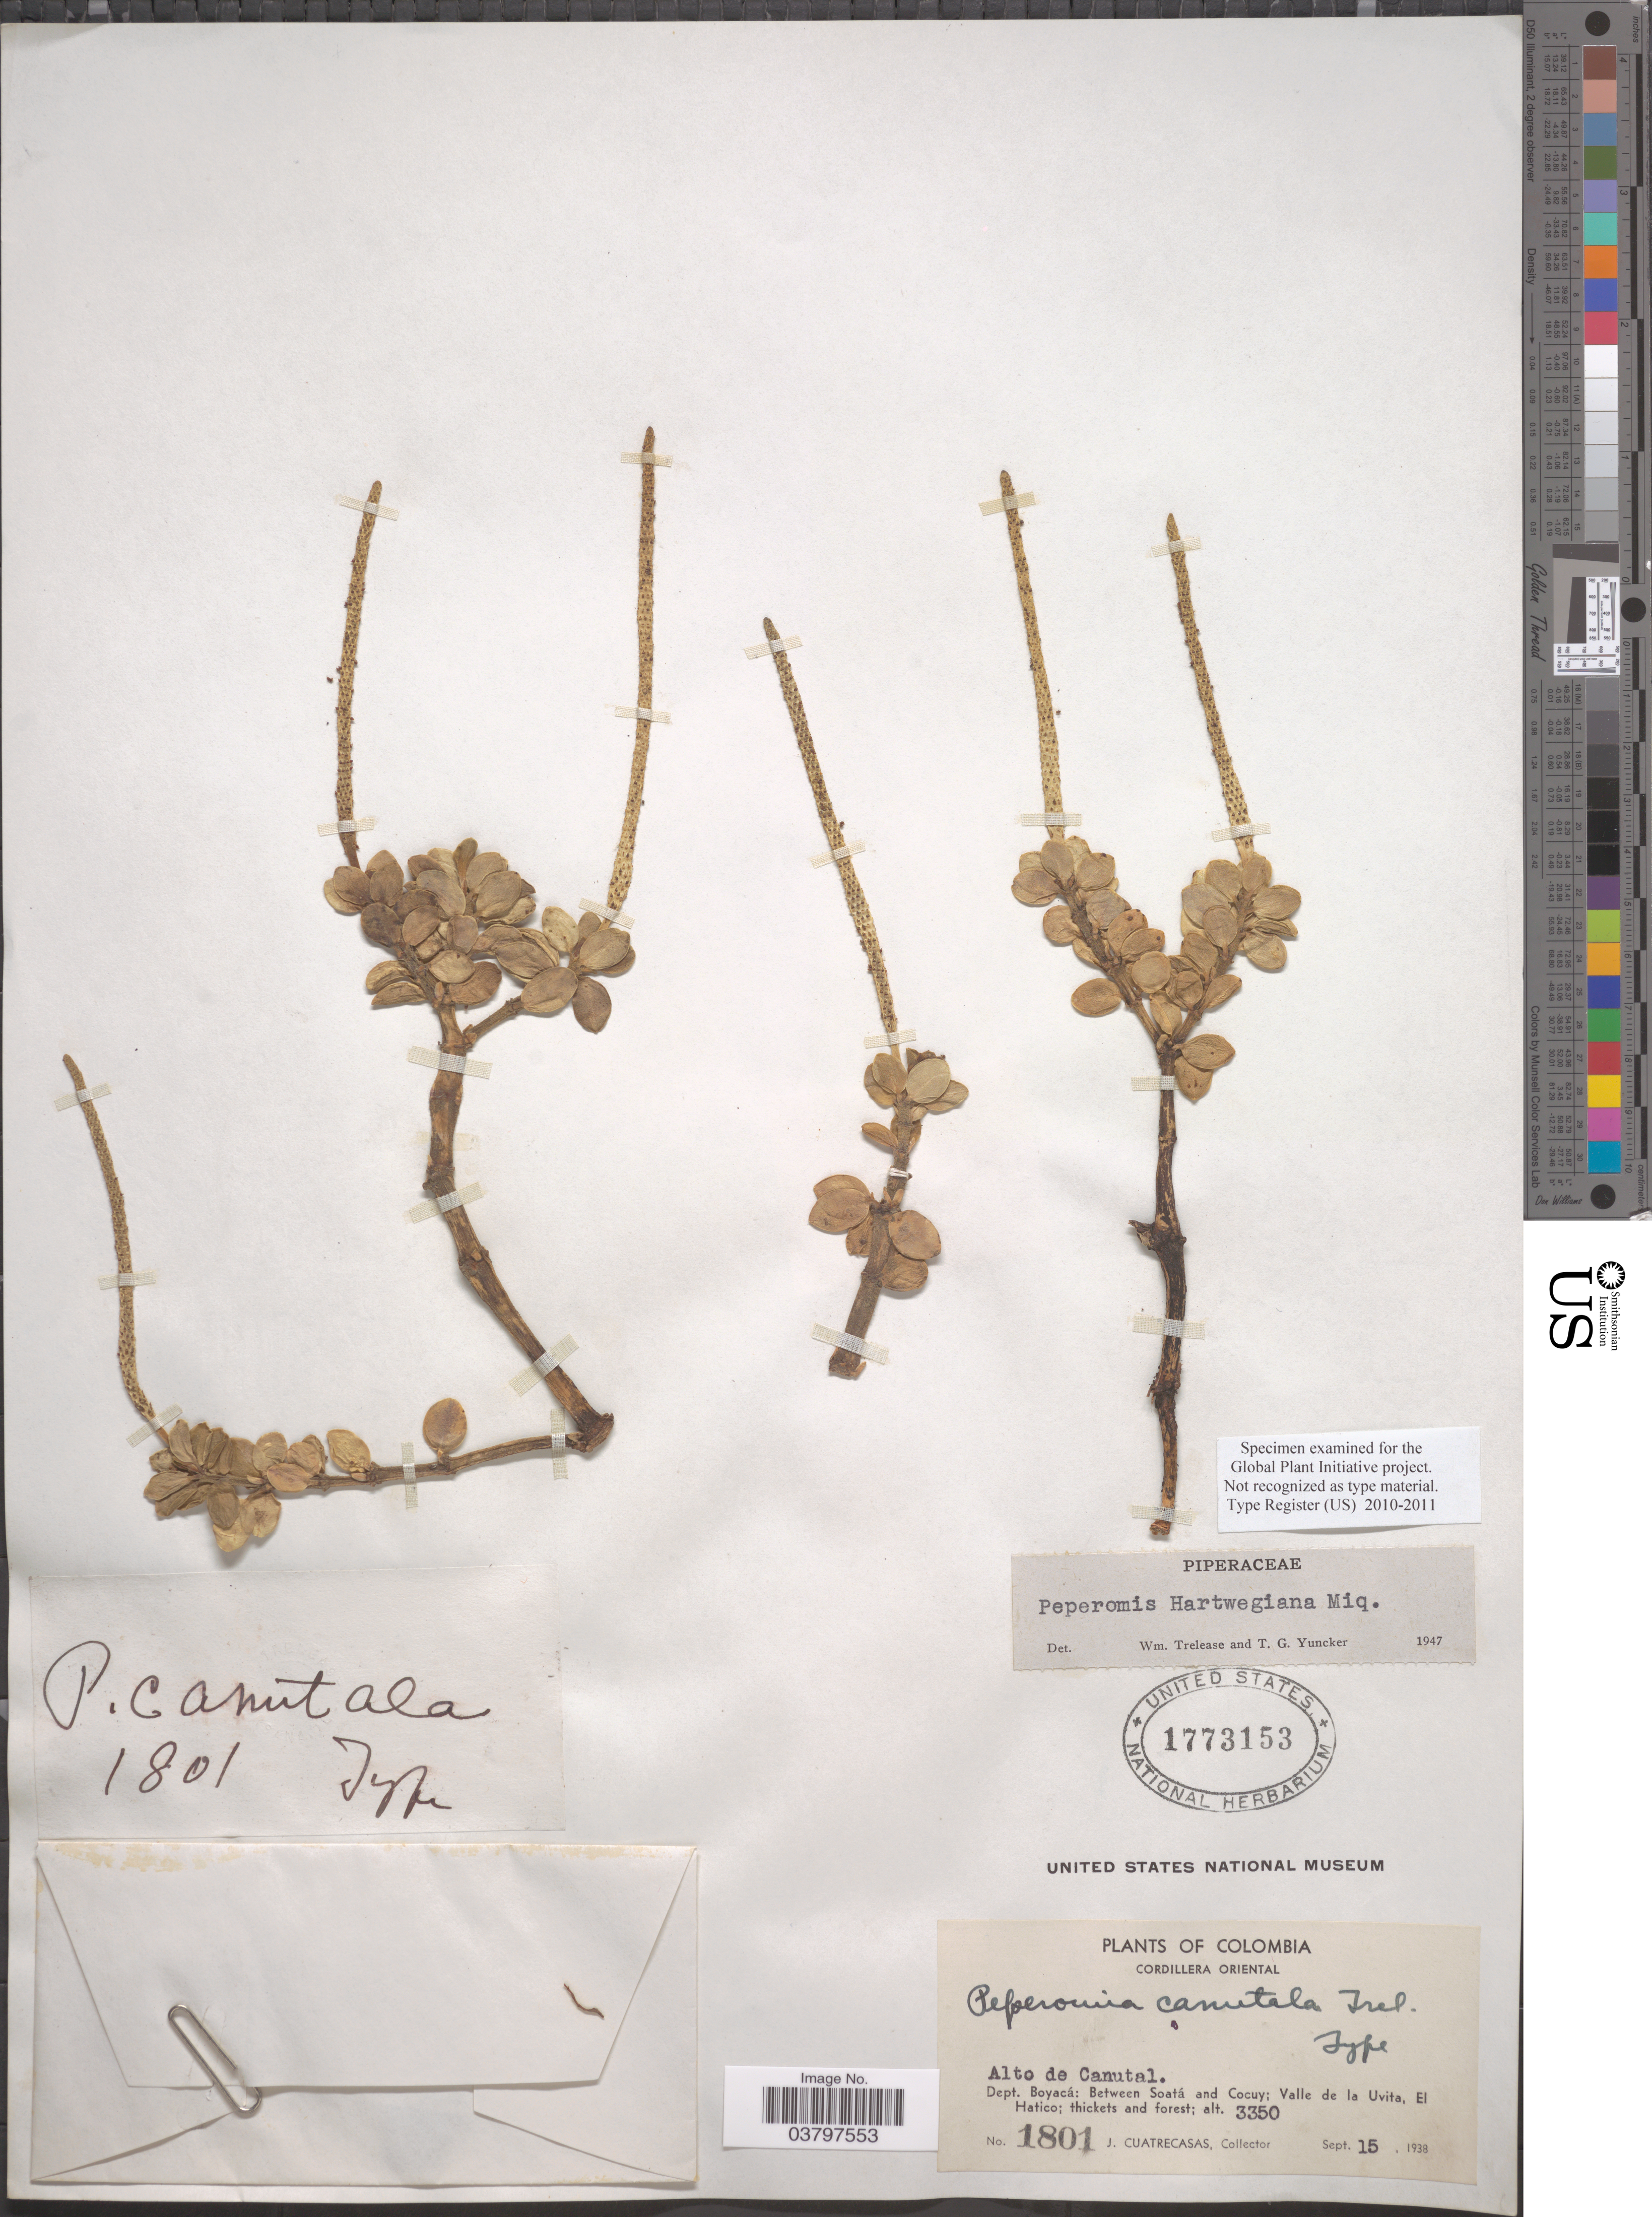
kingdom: Plantae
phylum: Tracheophyta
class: Magnoliopsida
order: Piperales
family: Piperaceae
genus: Peperomia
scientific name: Peperomia hartwegiana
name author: Miq.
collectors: J. Cuatrecasas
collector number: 1801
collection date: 1938-09-15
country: Colombia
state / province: Boyacá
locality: Cordillera Oriental. Alto de Canutal. Dept. Boyacá: Between Soatá and Cocuy; Valle de la Uvita, El Hatico.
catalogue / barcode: US 1773153